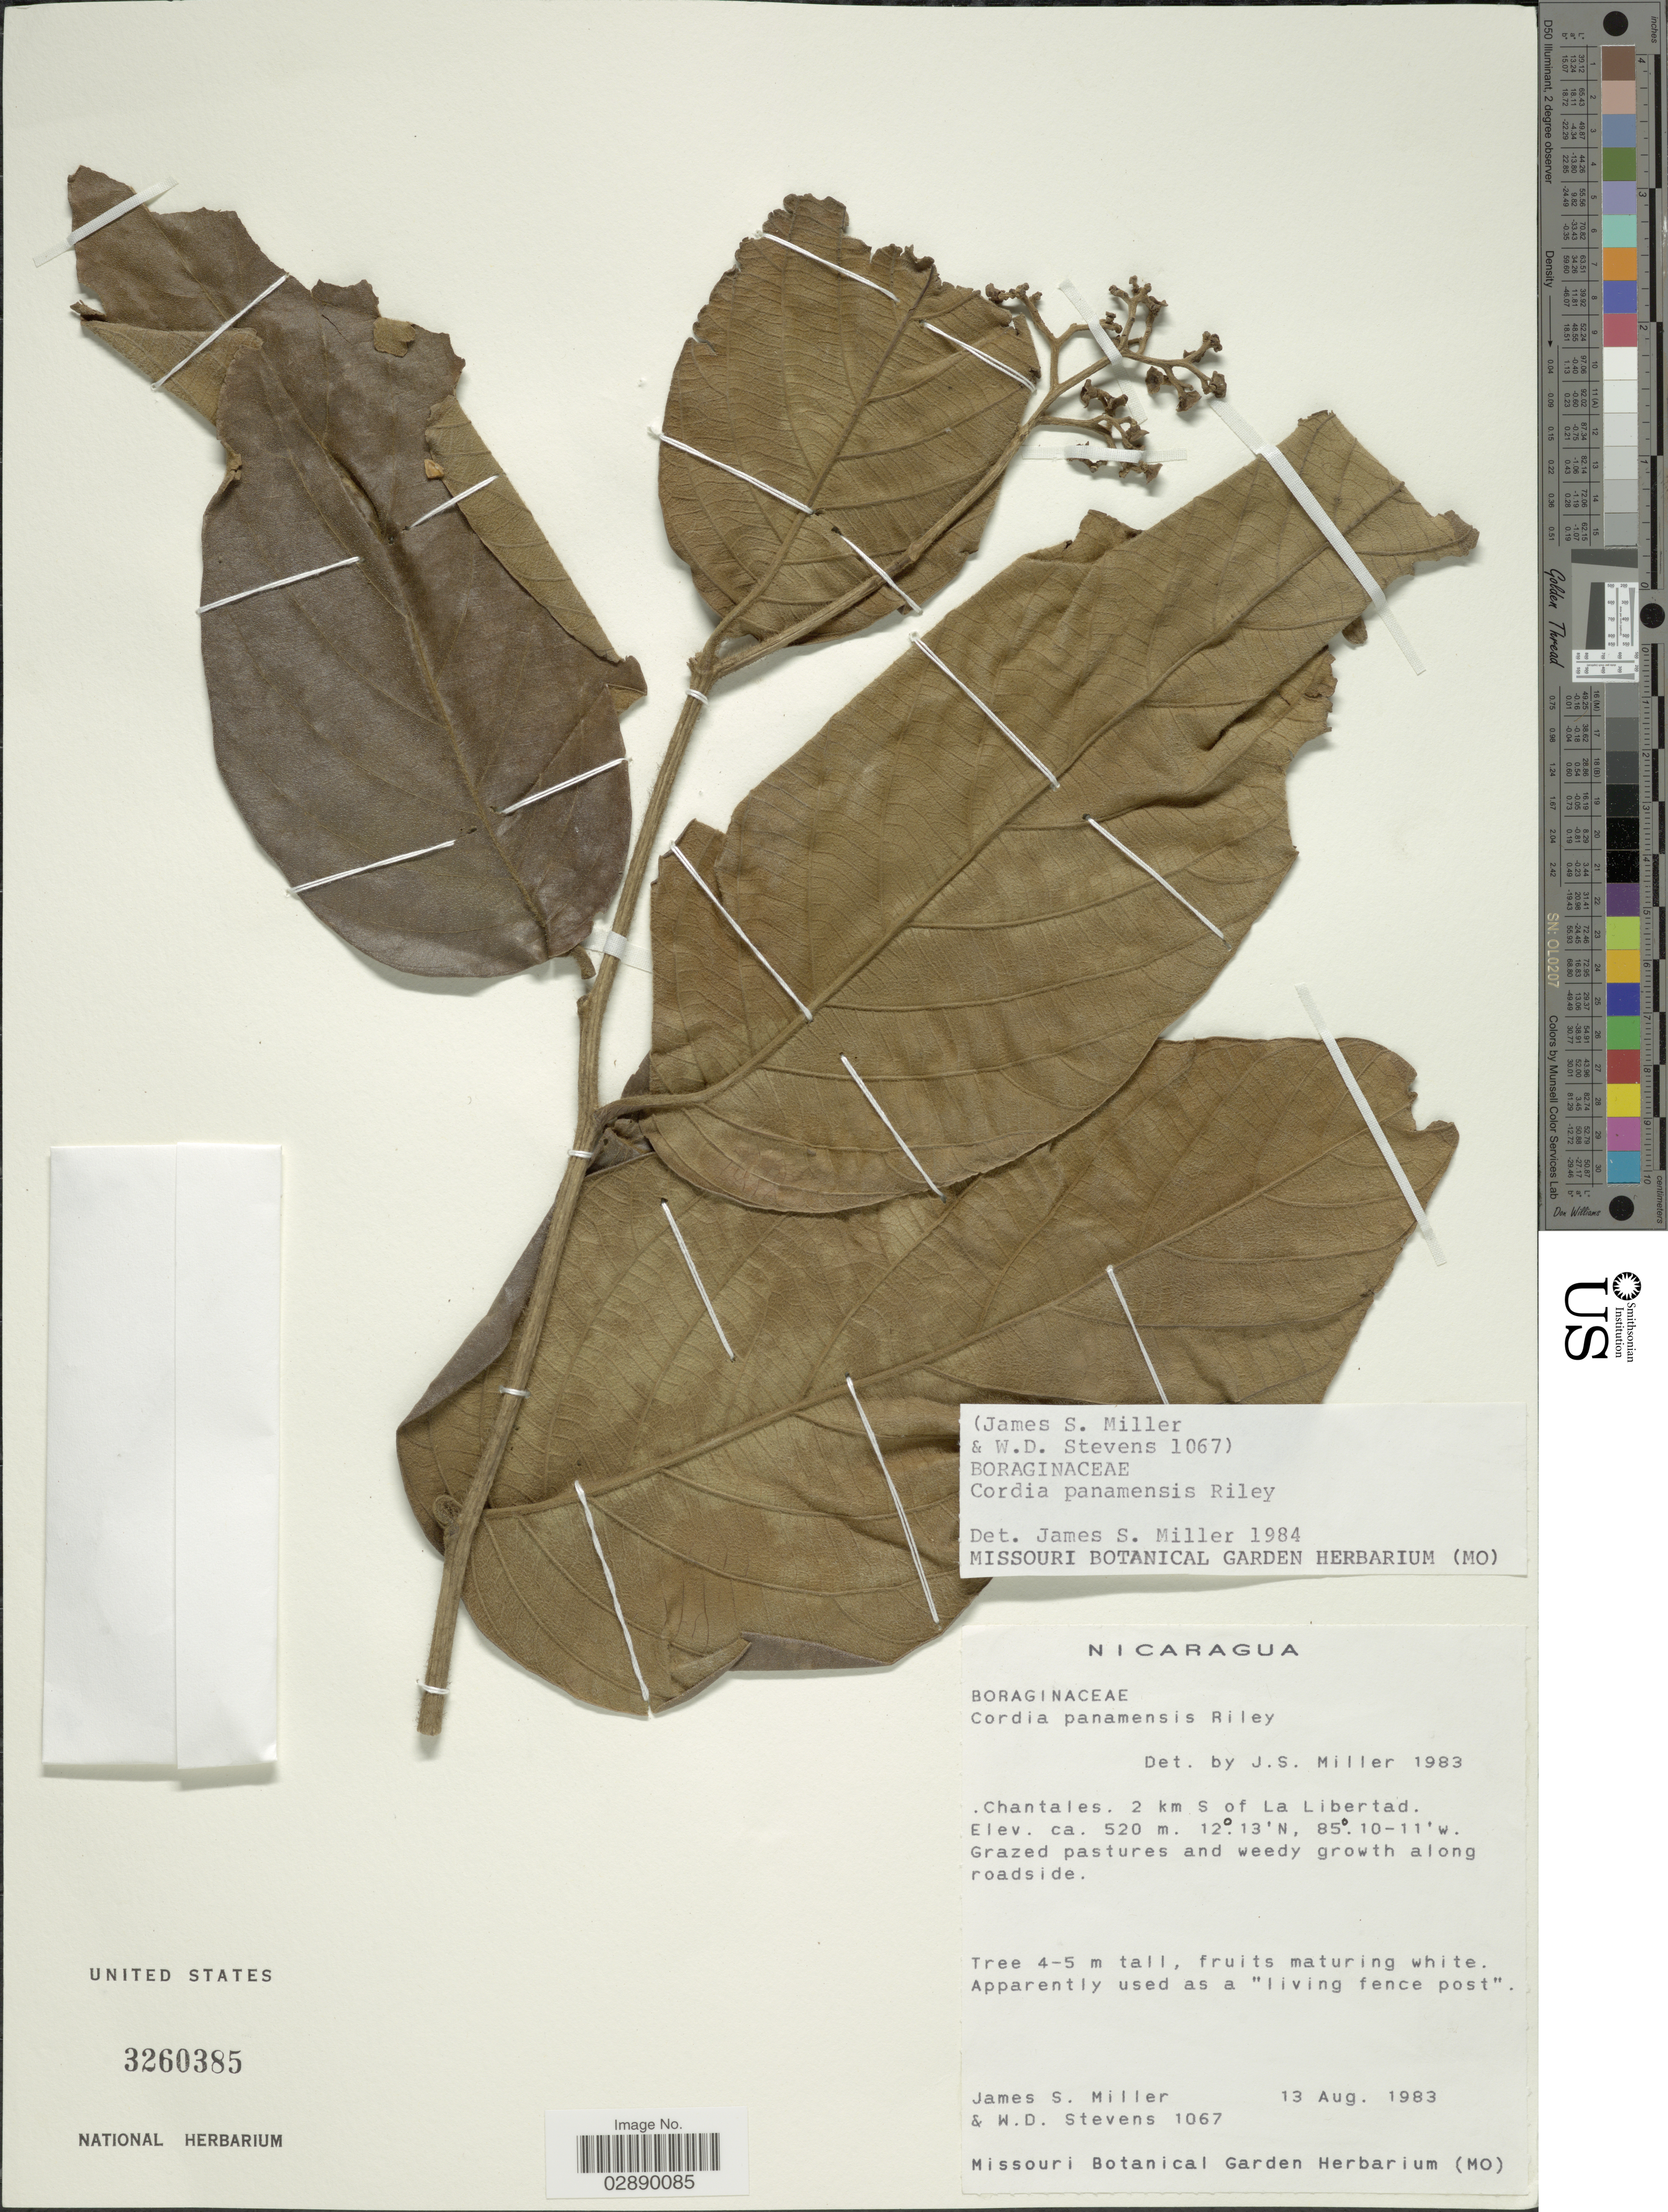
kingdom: Plantae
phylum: Tracheophyta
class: Magnoliopsida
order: Boraginales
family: Cordiaceae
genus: Cordia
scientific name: Cordia panamensis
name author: L. Riley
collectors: J. S. Miller & W. D. Stevens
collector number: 1067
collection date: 1983-08-13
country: Nicaragua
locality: Chantales. 2 km S of La Libertad.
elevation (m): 520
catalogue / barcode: US 3260385